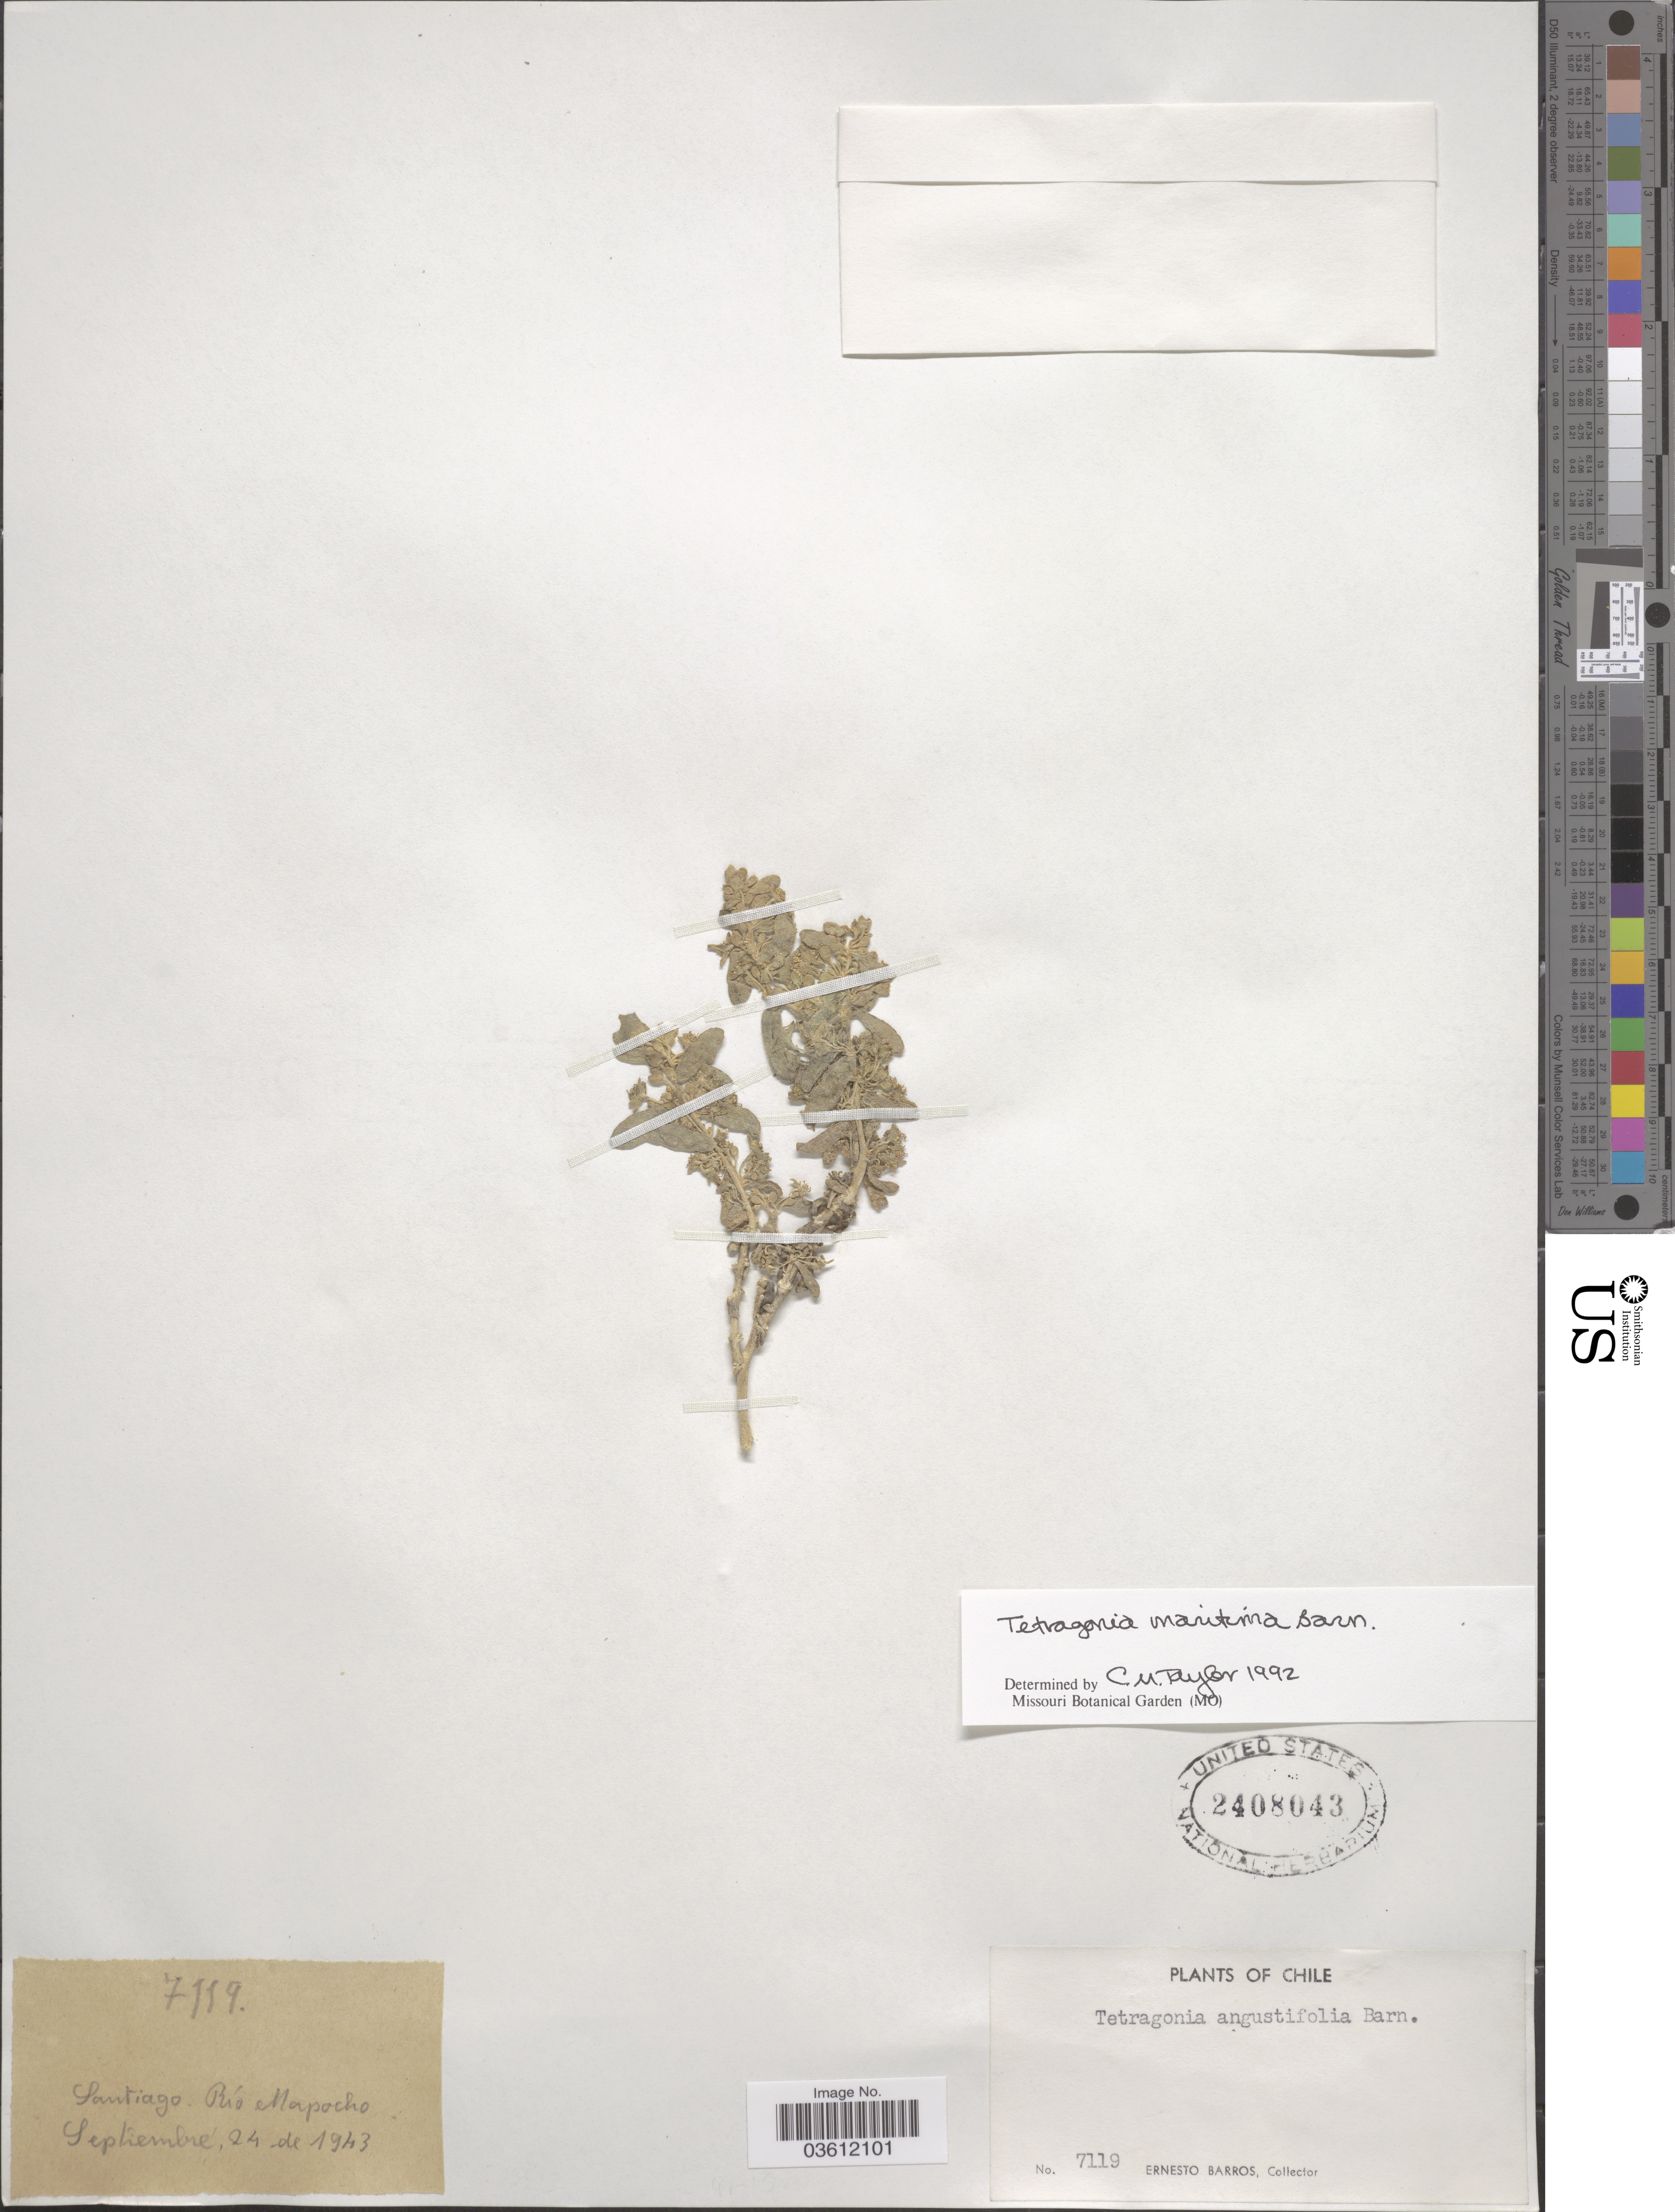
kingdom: Plantae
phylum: Tracheophyta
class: Magnoliopsida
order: Caryophyllales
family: Aizoaceae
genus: Tetragonia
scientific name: Tetragonia maritima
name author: Barnéoud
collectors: E. Barros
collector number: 7119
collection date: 1943-09-24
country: Chile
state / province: Región Metropolitana (RM)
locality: Santiago. Rïo Mapocho.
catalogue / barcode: US 2408043